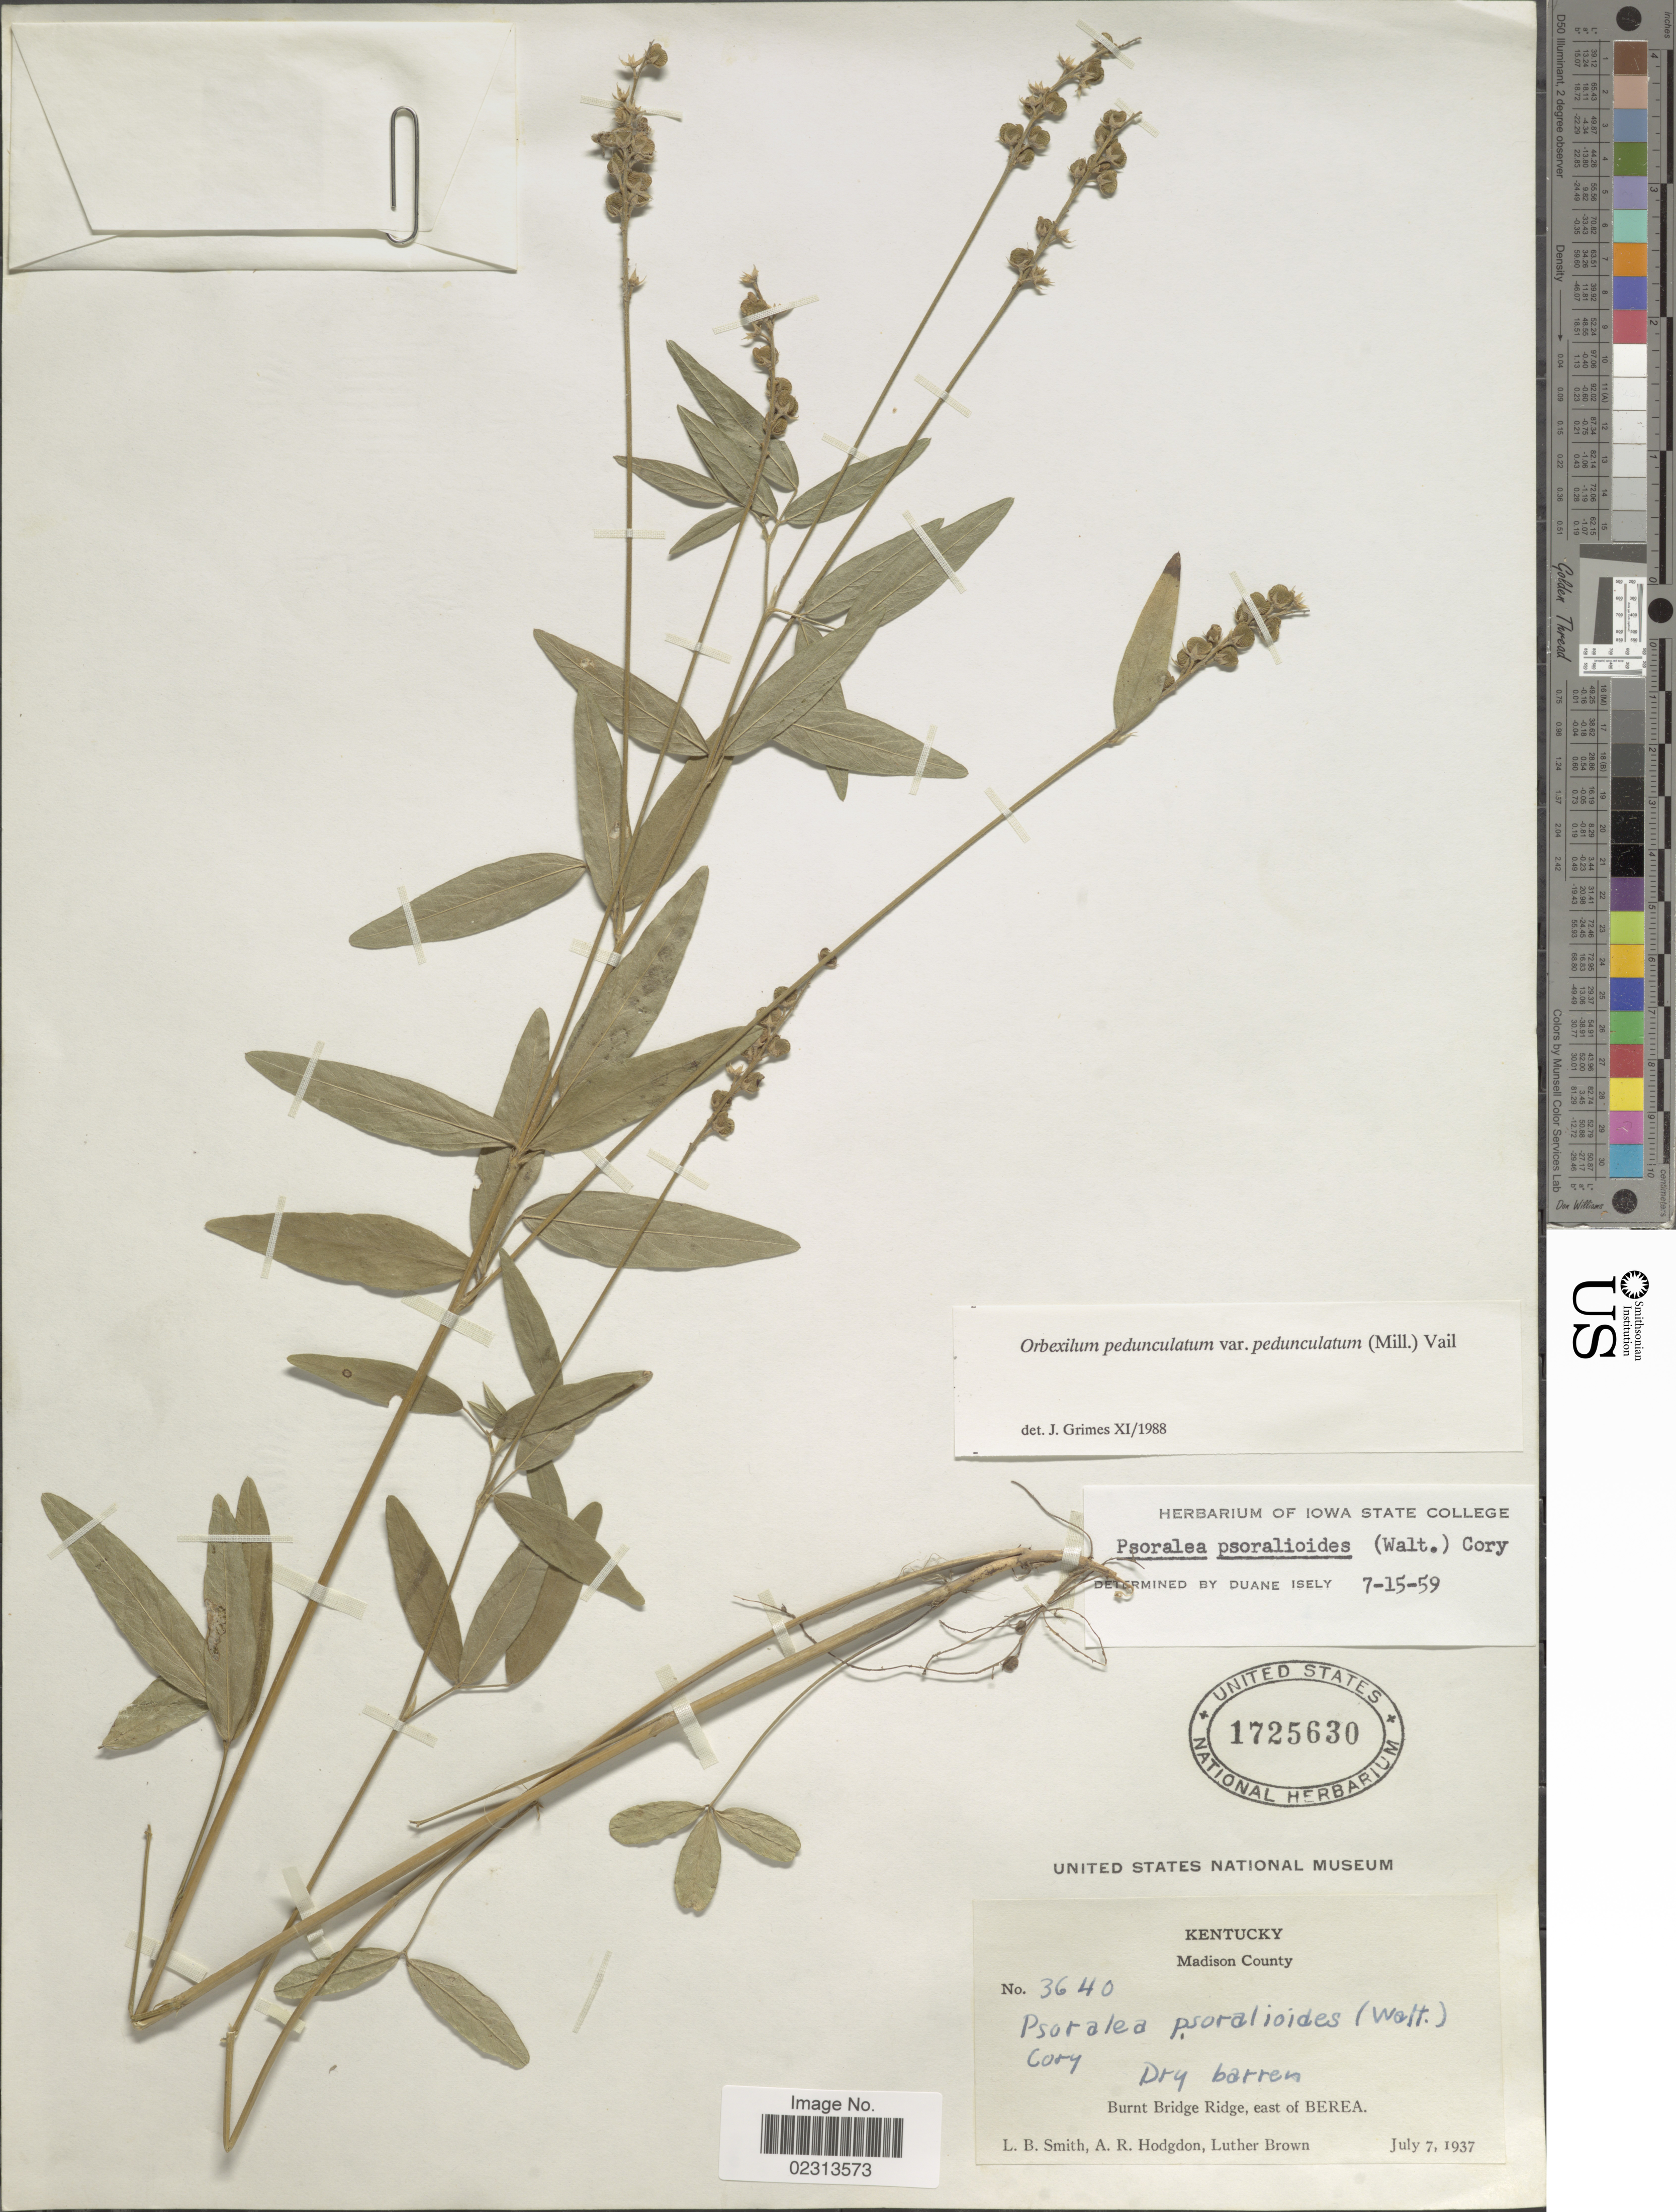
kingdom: Plantae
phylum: Tracheophyta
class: Magnoliopsida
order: Fabales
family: Fabaceae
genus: Orbexilum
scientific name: Orbexilum pedunculatum var. pedunculatum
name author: (Miller) Rydberg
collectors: L. Smith, A. R. Hodgdon & L. Brown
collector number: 3640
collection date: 1937-07-07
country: United States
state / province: Kentucky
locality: Madison County, Burnt Bridge Ridge, east of Berea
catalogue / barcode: US 1725630